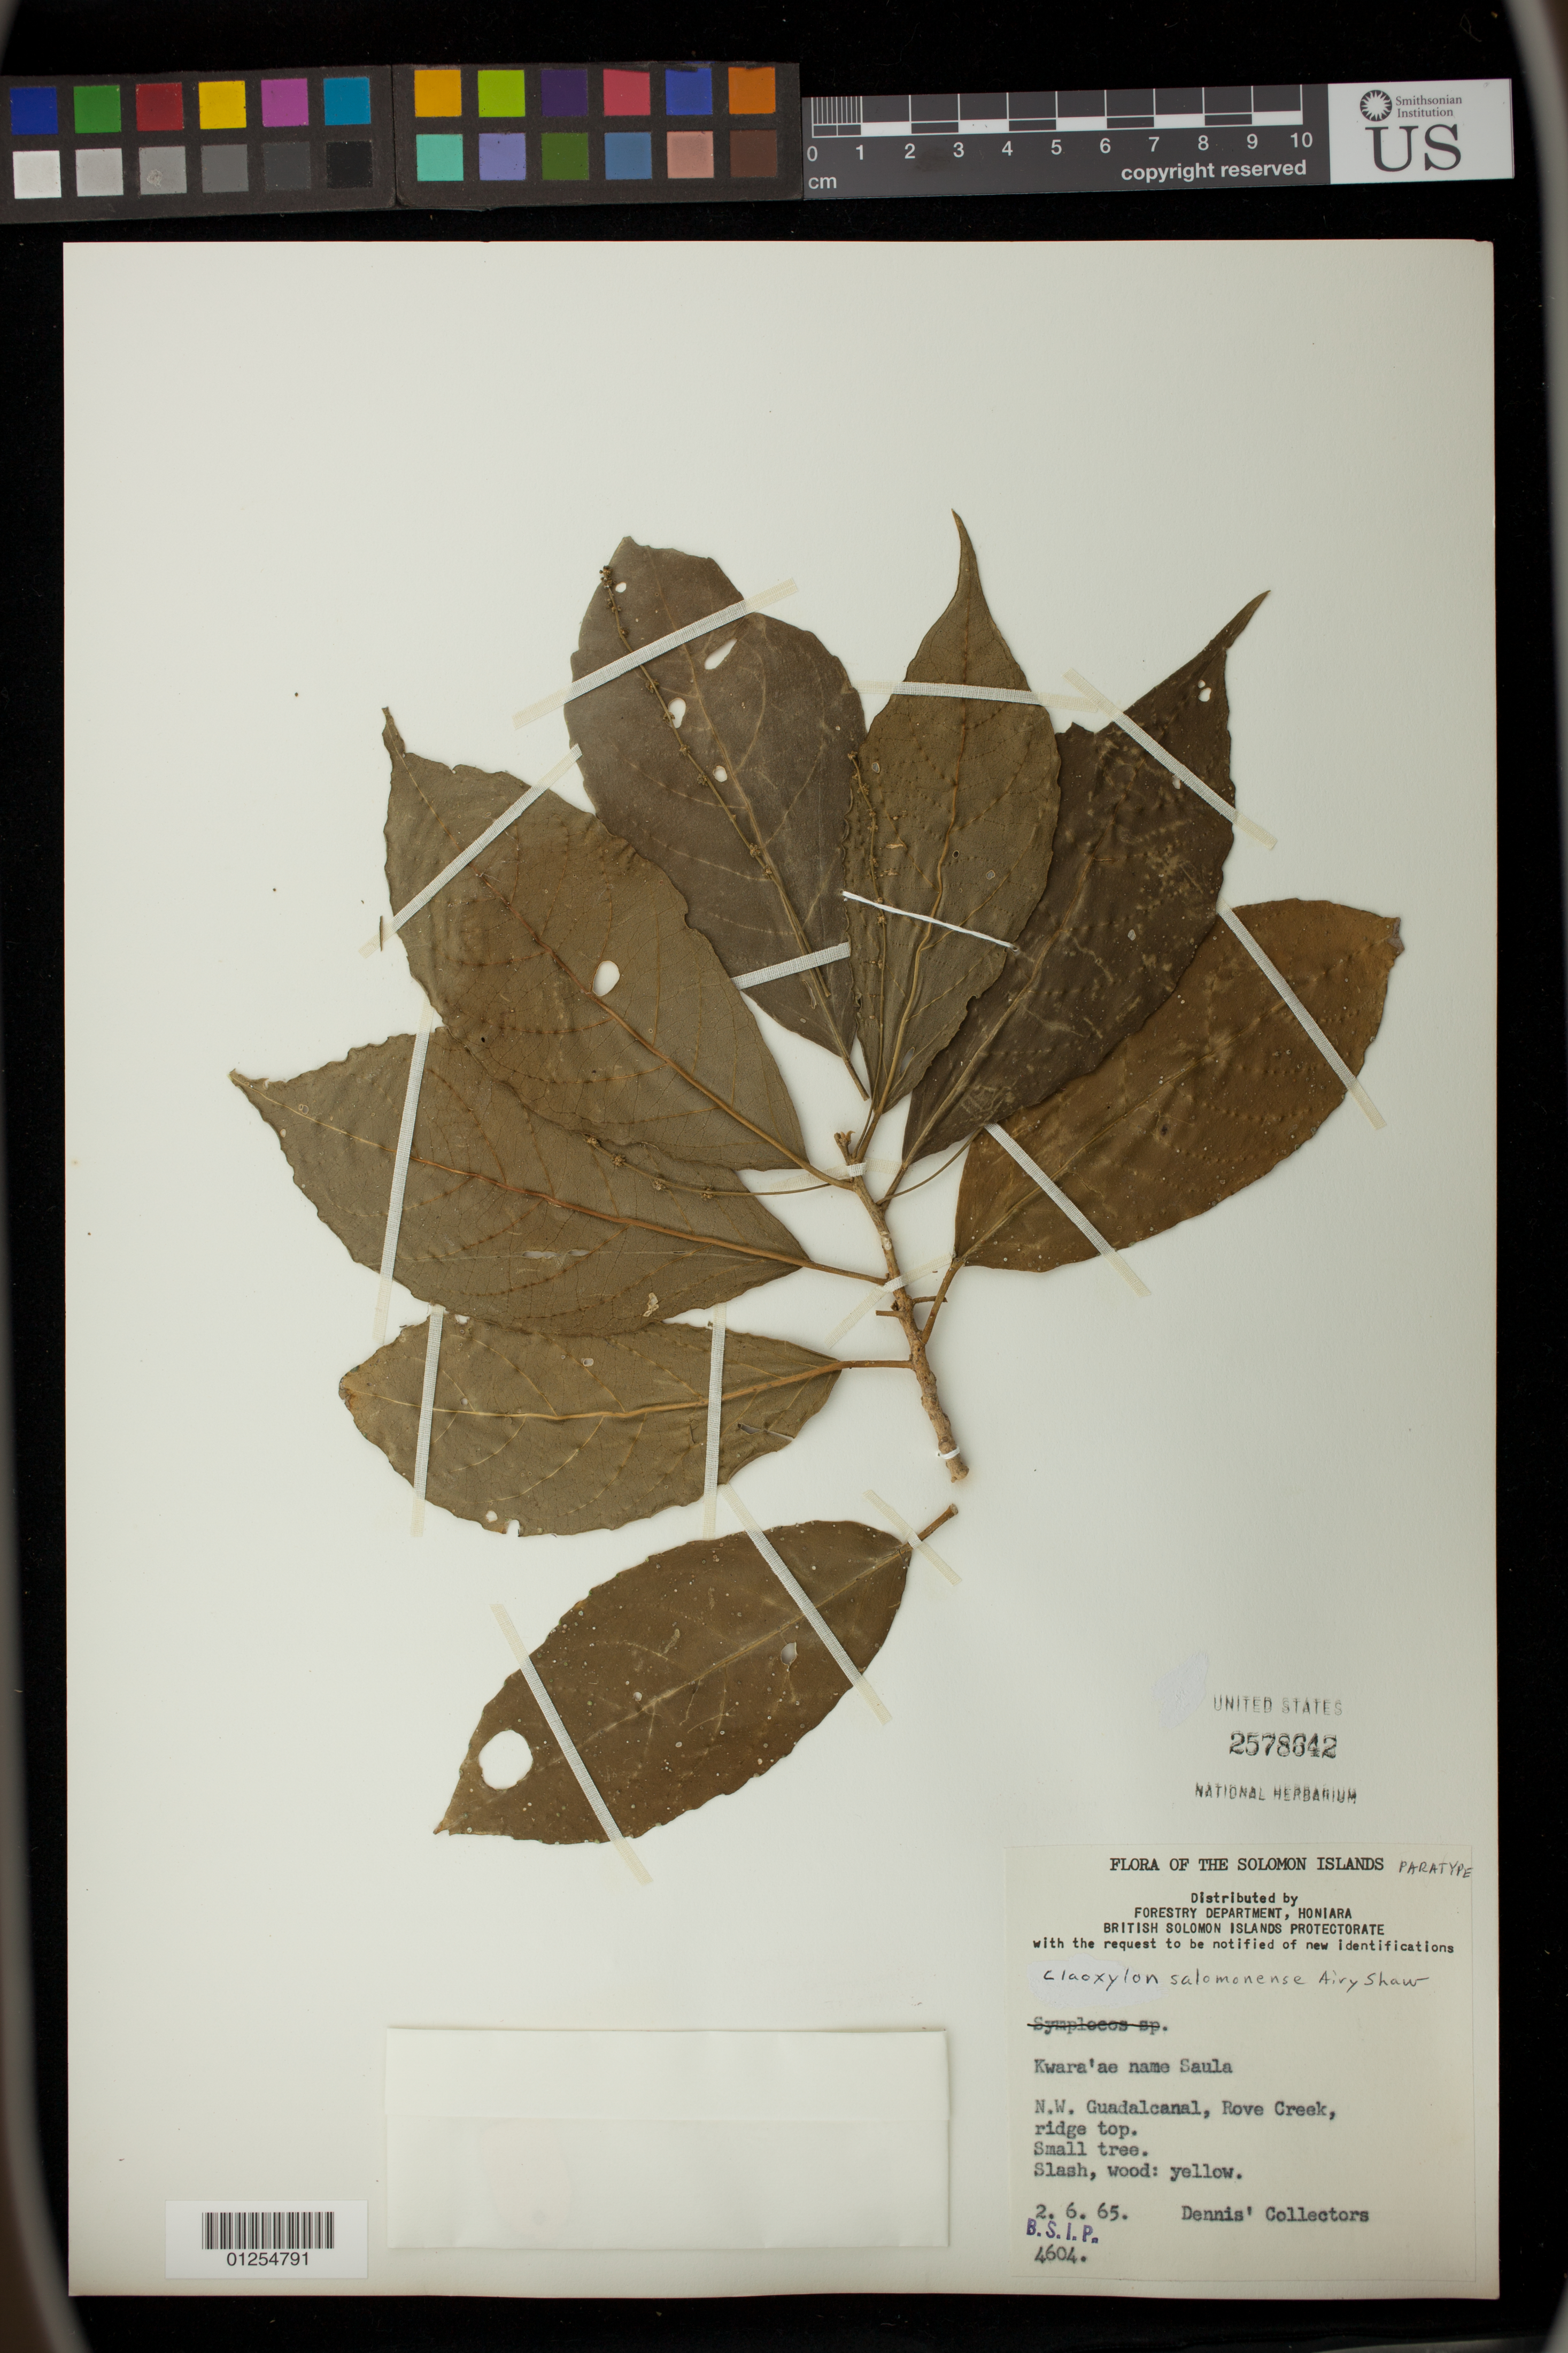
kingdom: Plantae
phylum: Tracheophyta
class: Magnoliopsida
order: Malpighiales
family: Euphorbiaceae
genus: Claoxylon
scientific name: Claoxylon salomonense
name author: Airy Shaw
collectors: Dennis' Collectors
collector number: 4604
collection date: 1965-06-02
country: Solomon Islands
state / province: Solomon Islands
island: Guadalcanal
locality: N.W. Guadalcanal, Rove Creek, ridge top.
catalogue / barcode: US 2578642